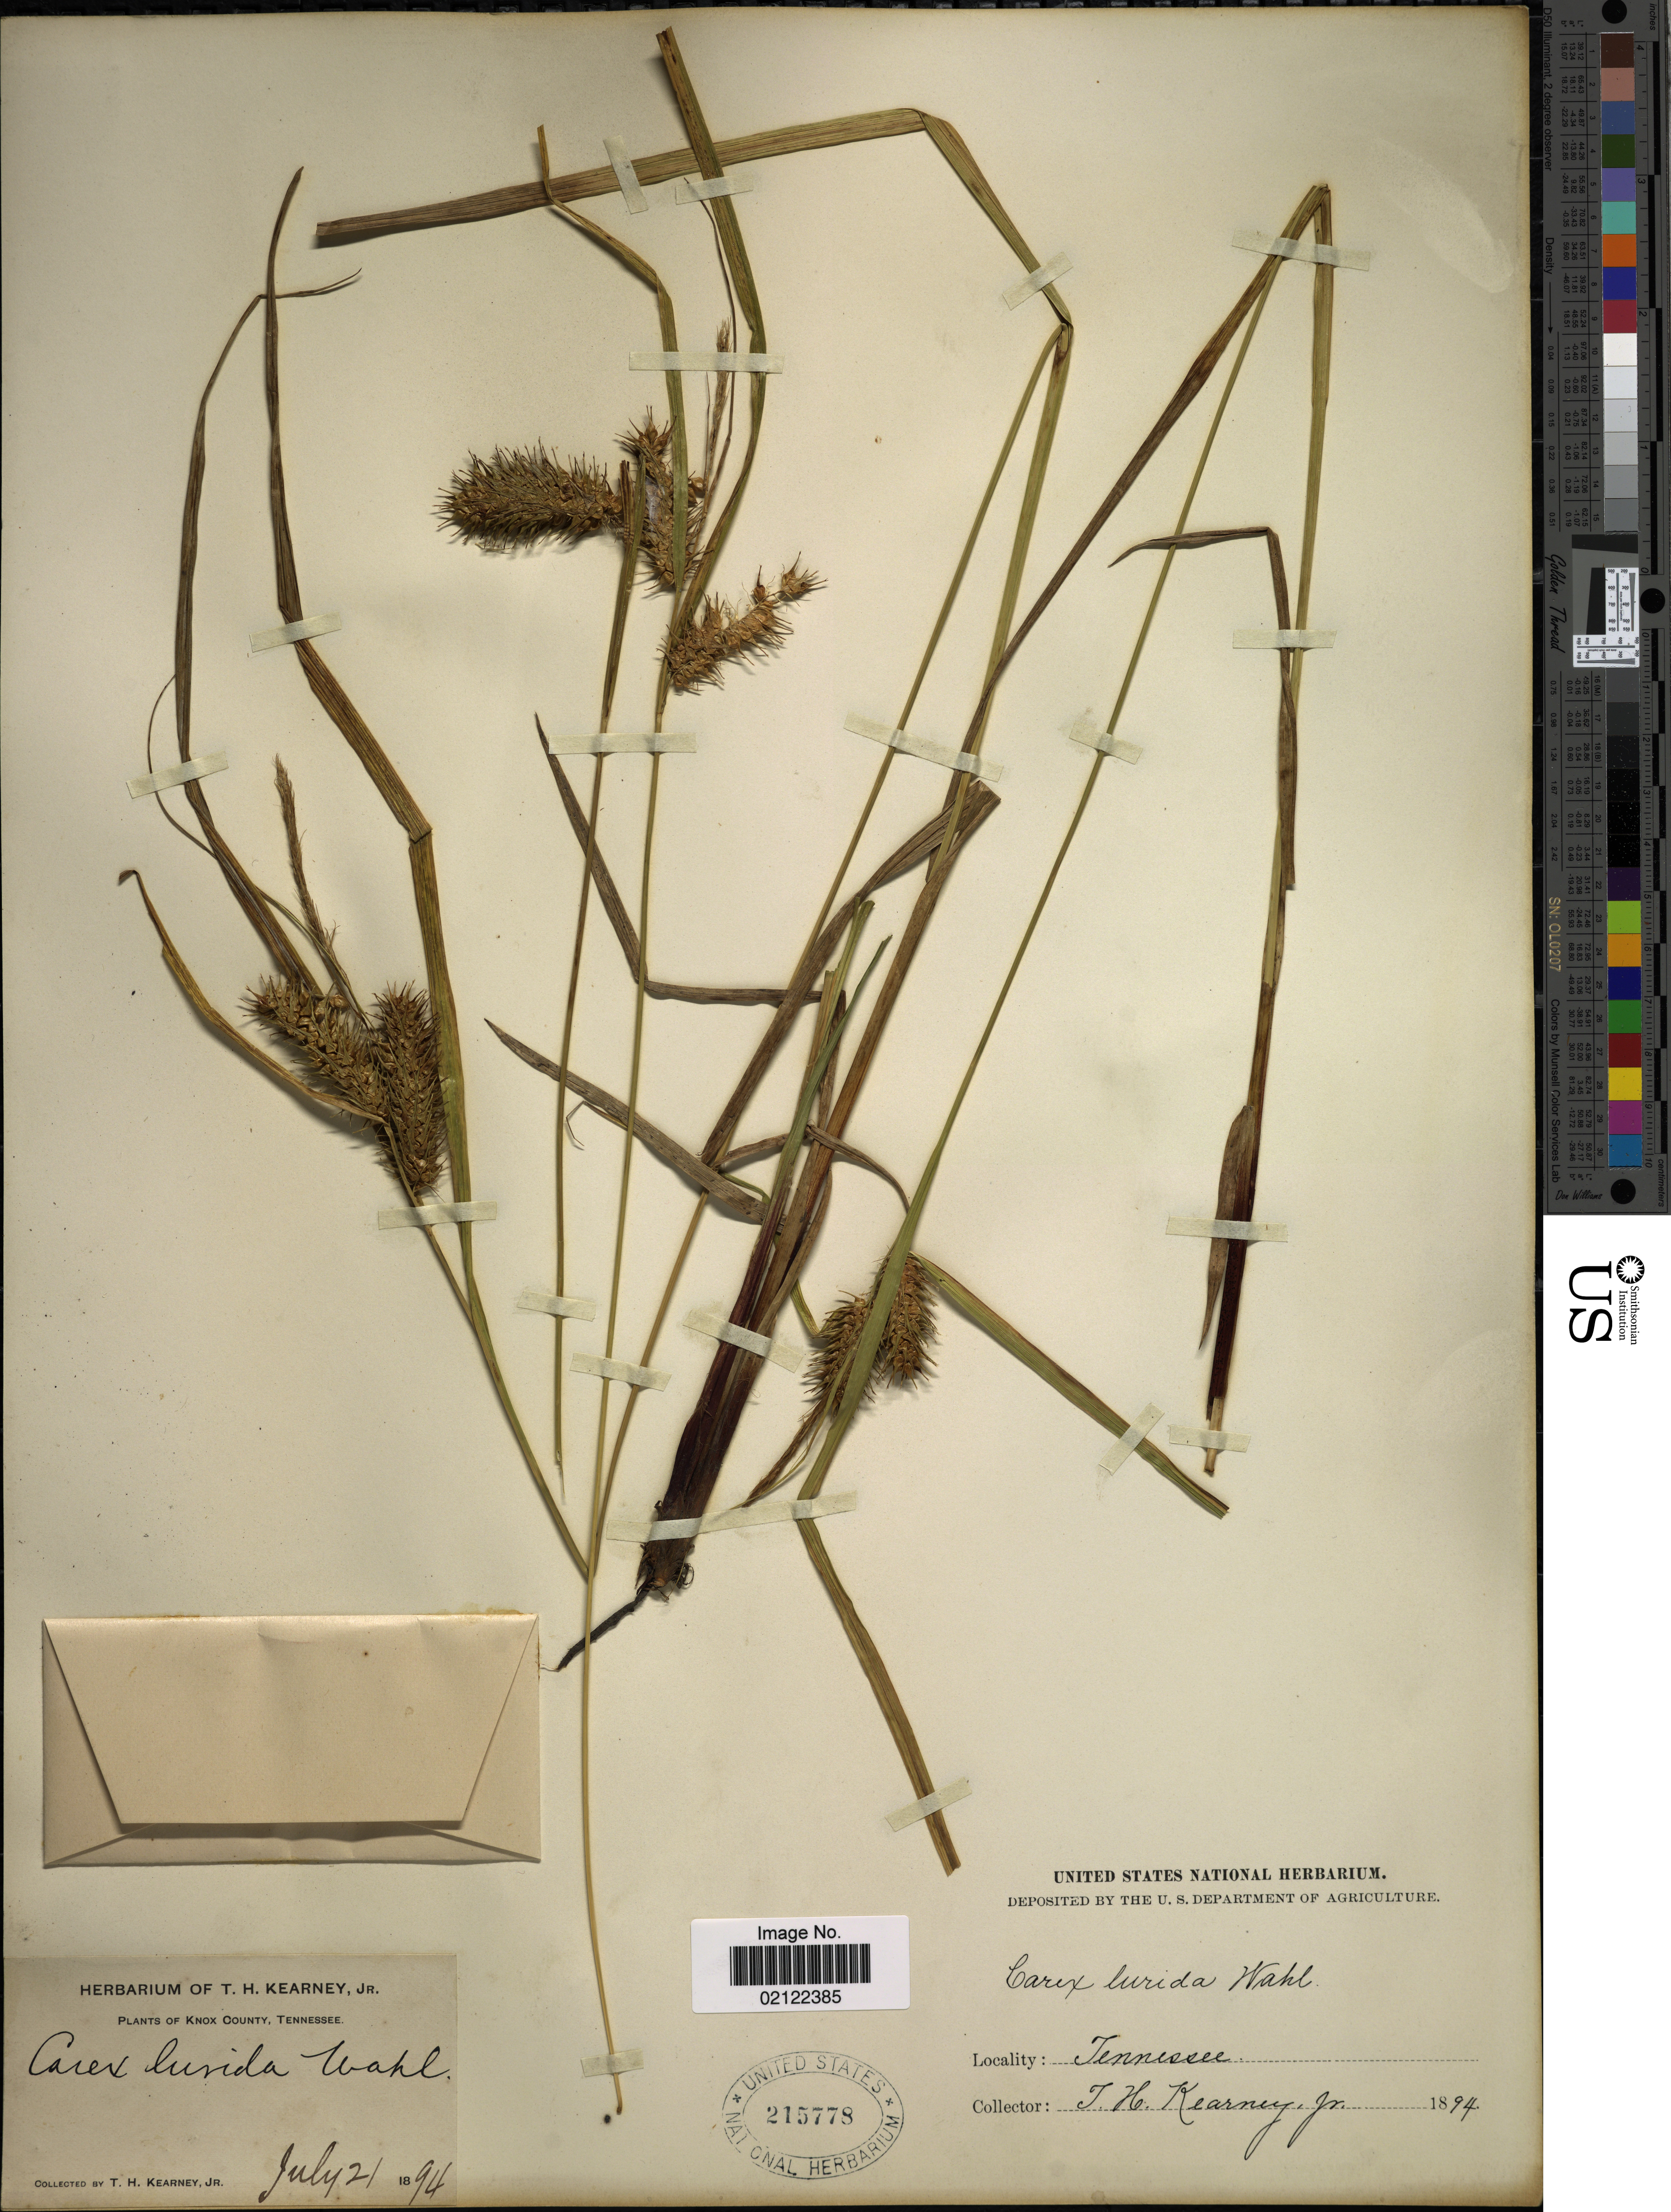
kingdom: Plantae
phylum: Tracheophyta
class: Liliopsida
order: Poales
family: Cyperaceae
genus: Carex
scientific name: Carex lurida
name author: Wahlenb.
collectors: T. H. Kearney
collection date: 1894-07-21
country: United States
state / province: Tennessee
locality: Knox County, Tennessee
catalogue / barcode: US 215778